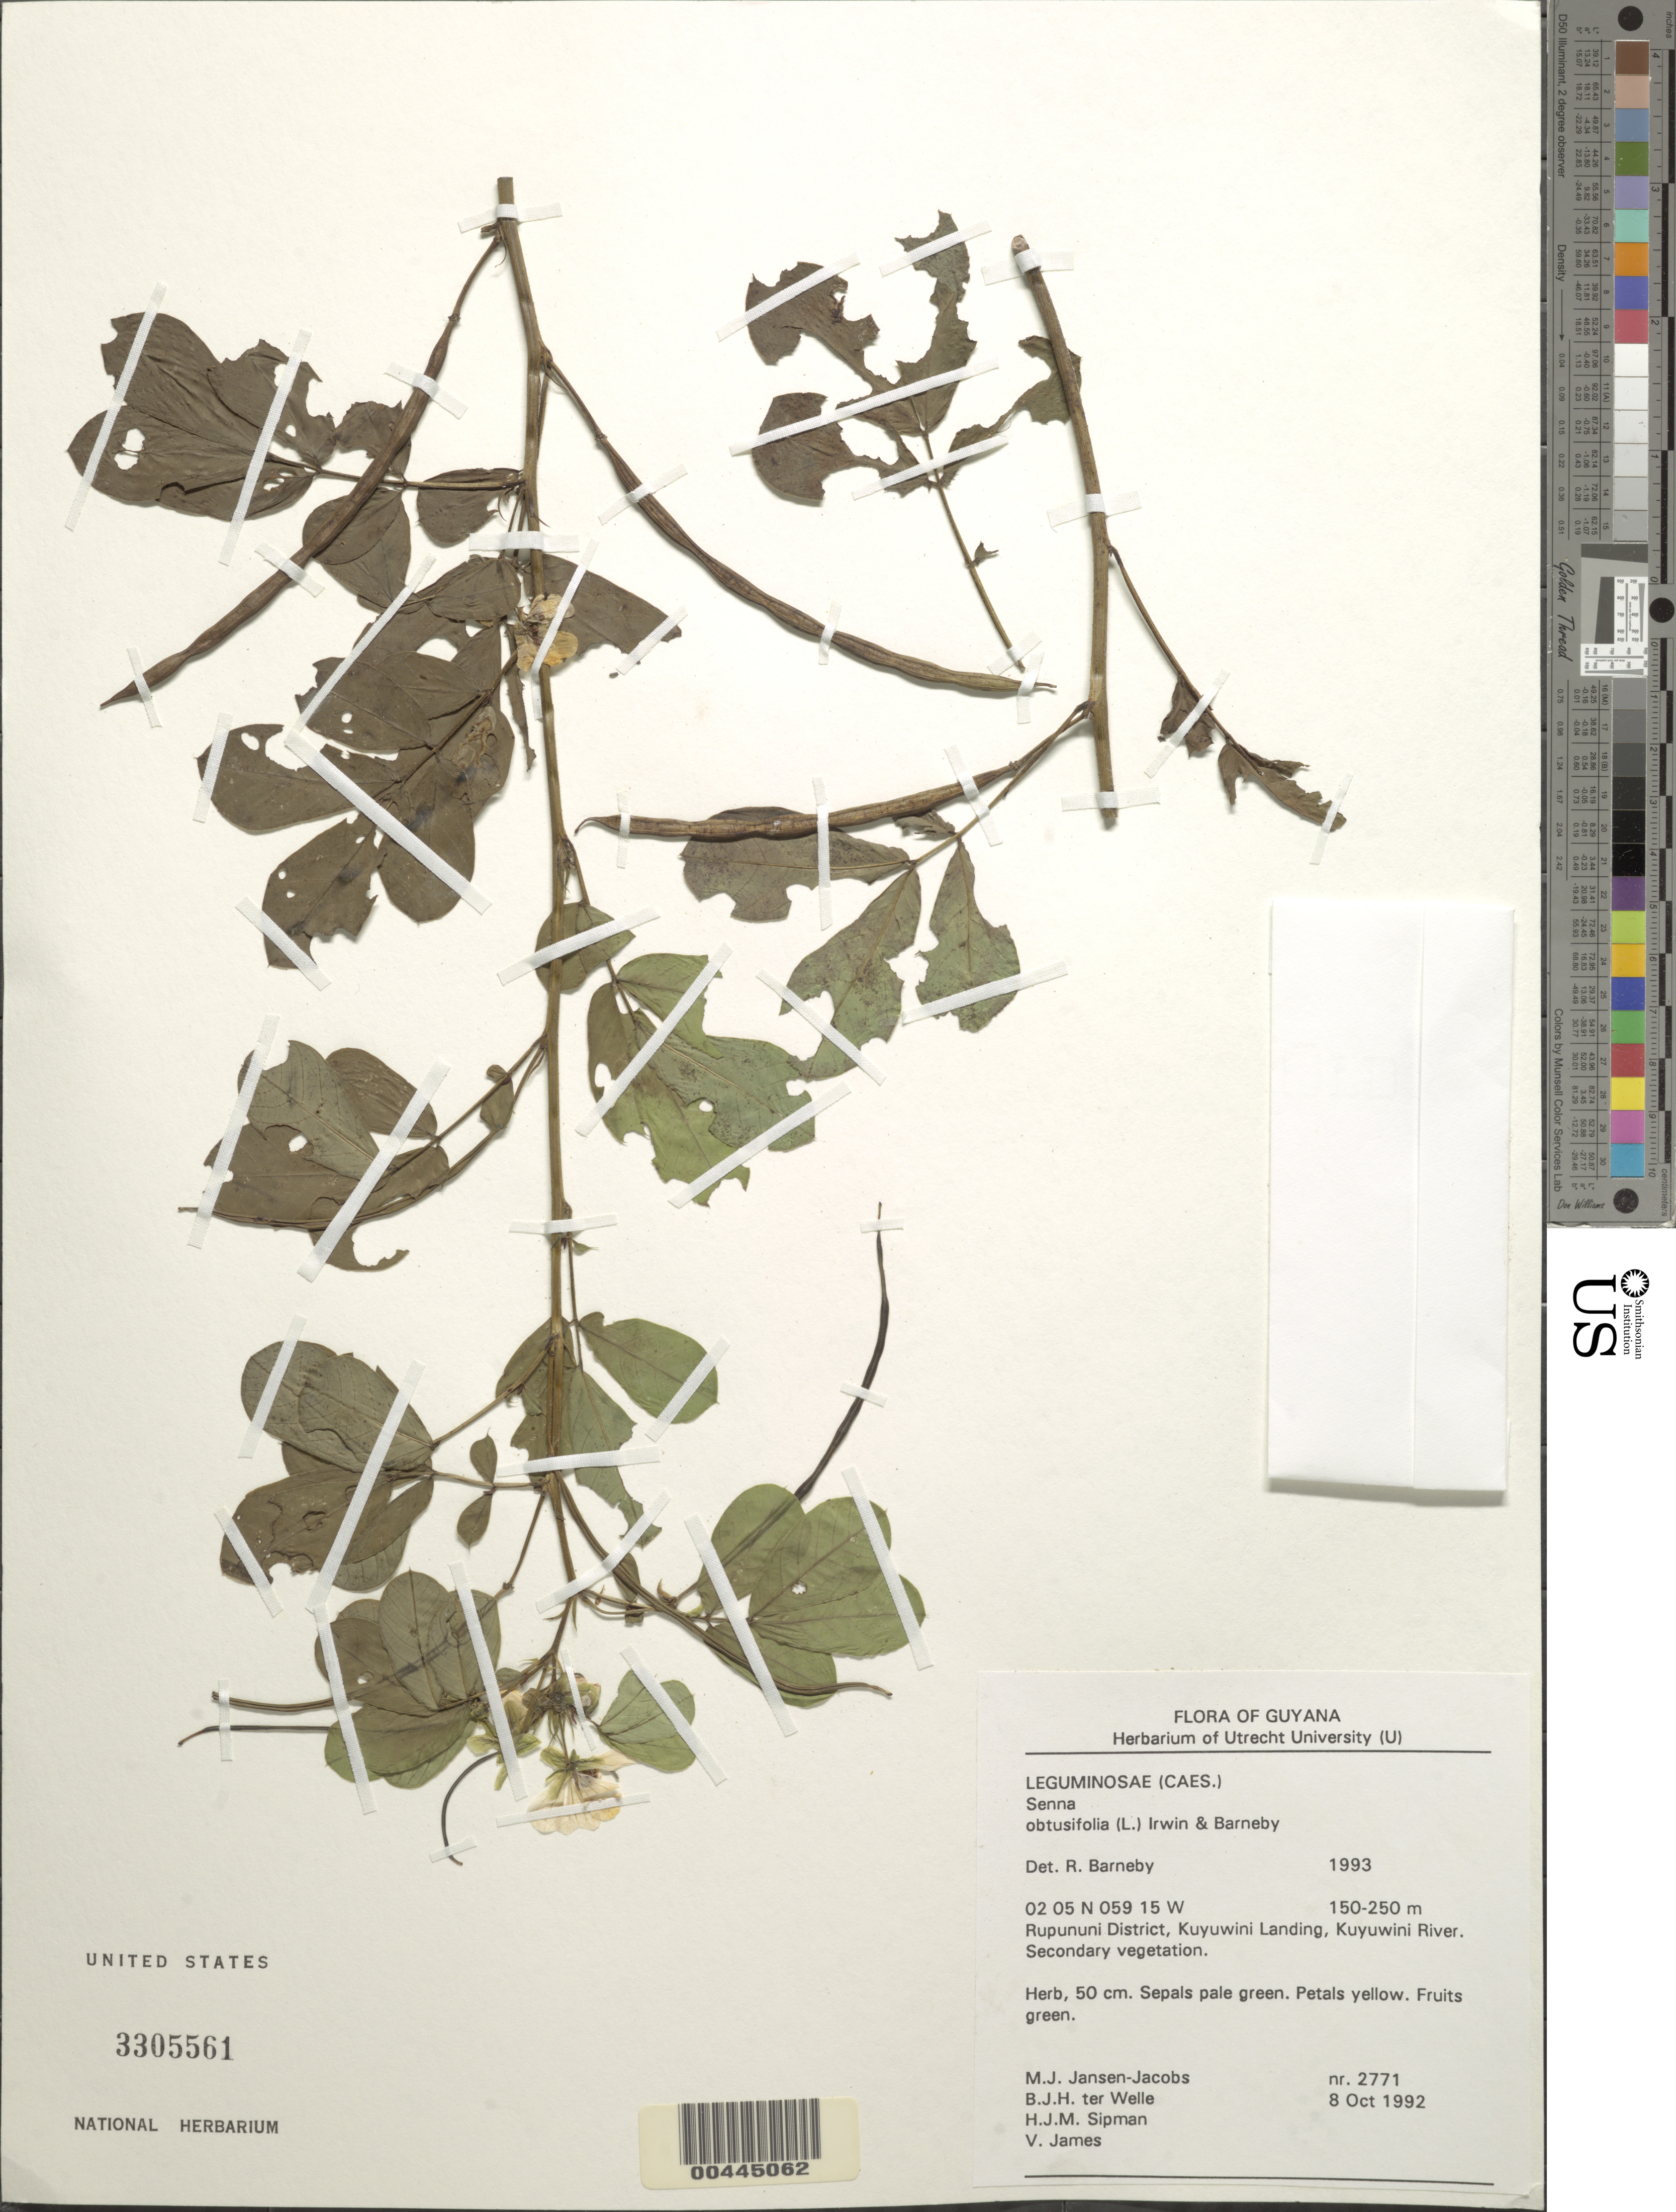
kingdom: Plantae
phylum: Tracheophyta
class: Magnoliopsida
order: Fabales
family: Fabaceae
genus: Senna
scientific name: Senna obtusifolia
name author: (L.) H.S. Irwin & Barneby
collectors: M. J. Jansen-Jacobs, B. Welle, H. J. M. Sipman & V. James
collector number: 2771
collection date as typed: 08 Oct 1992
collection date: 1992-10-08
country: Guyana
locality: Rupununi dist., ruyuwini landing, kuyuwini river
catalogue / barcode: US 33005561